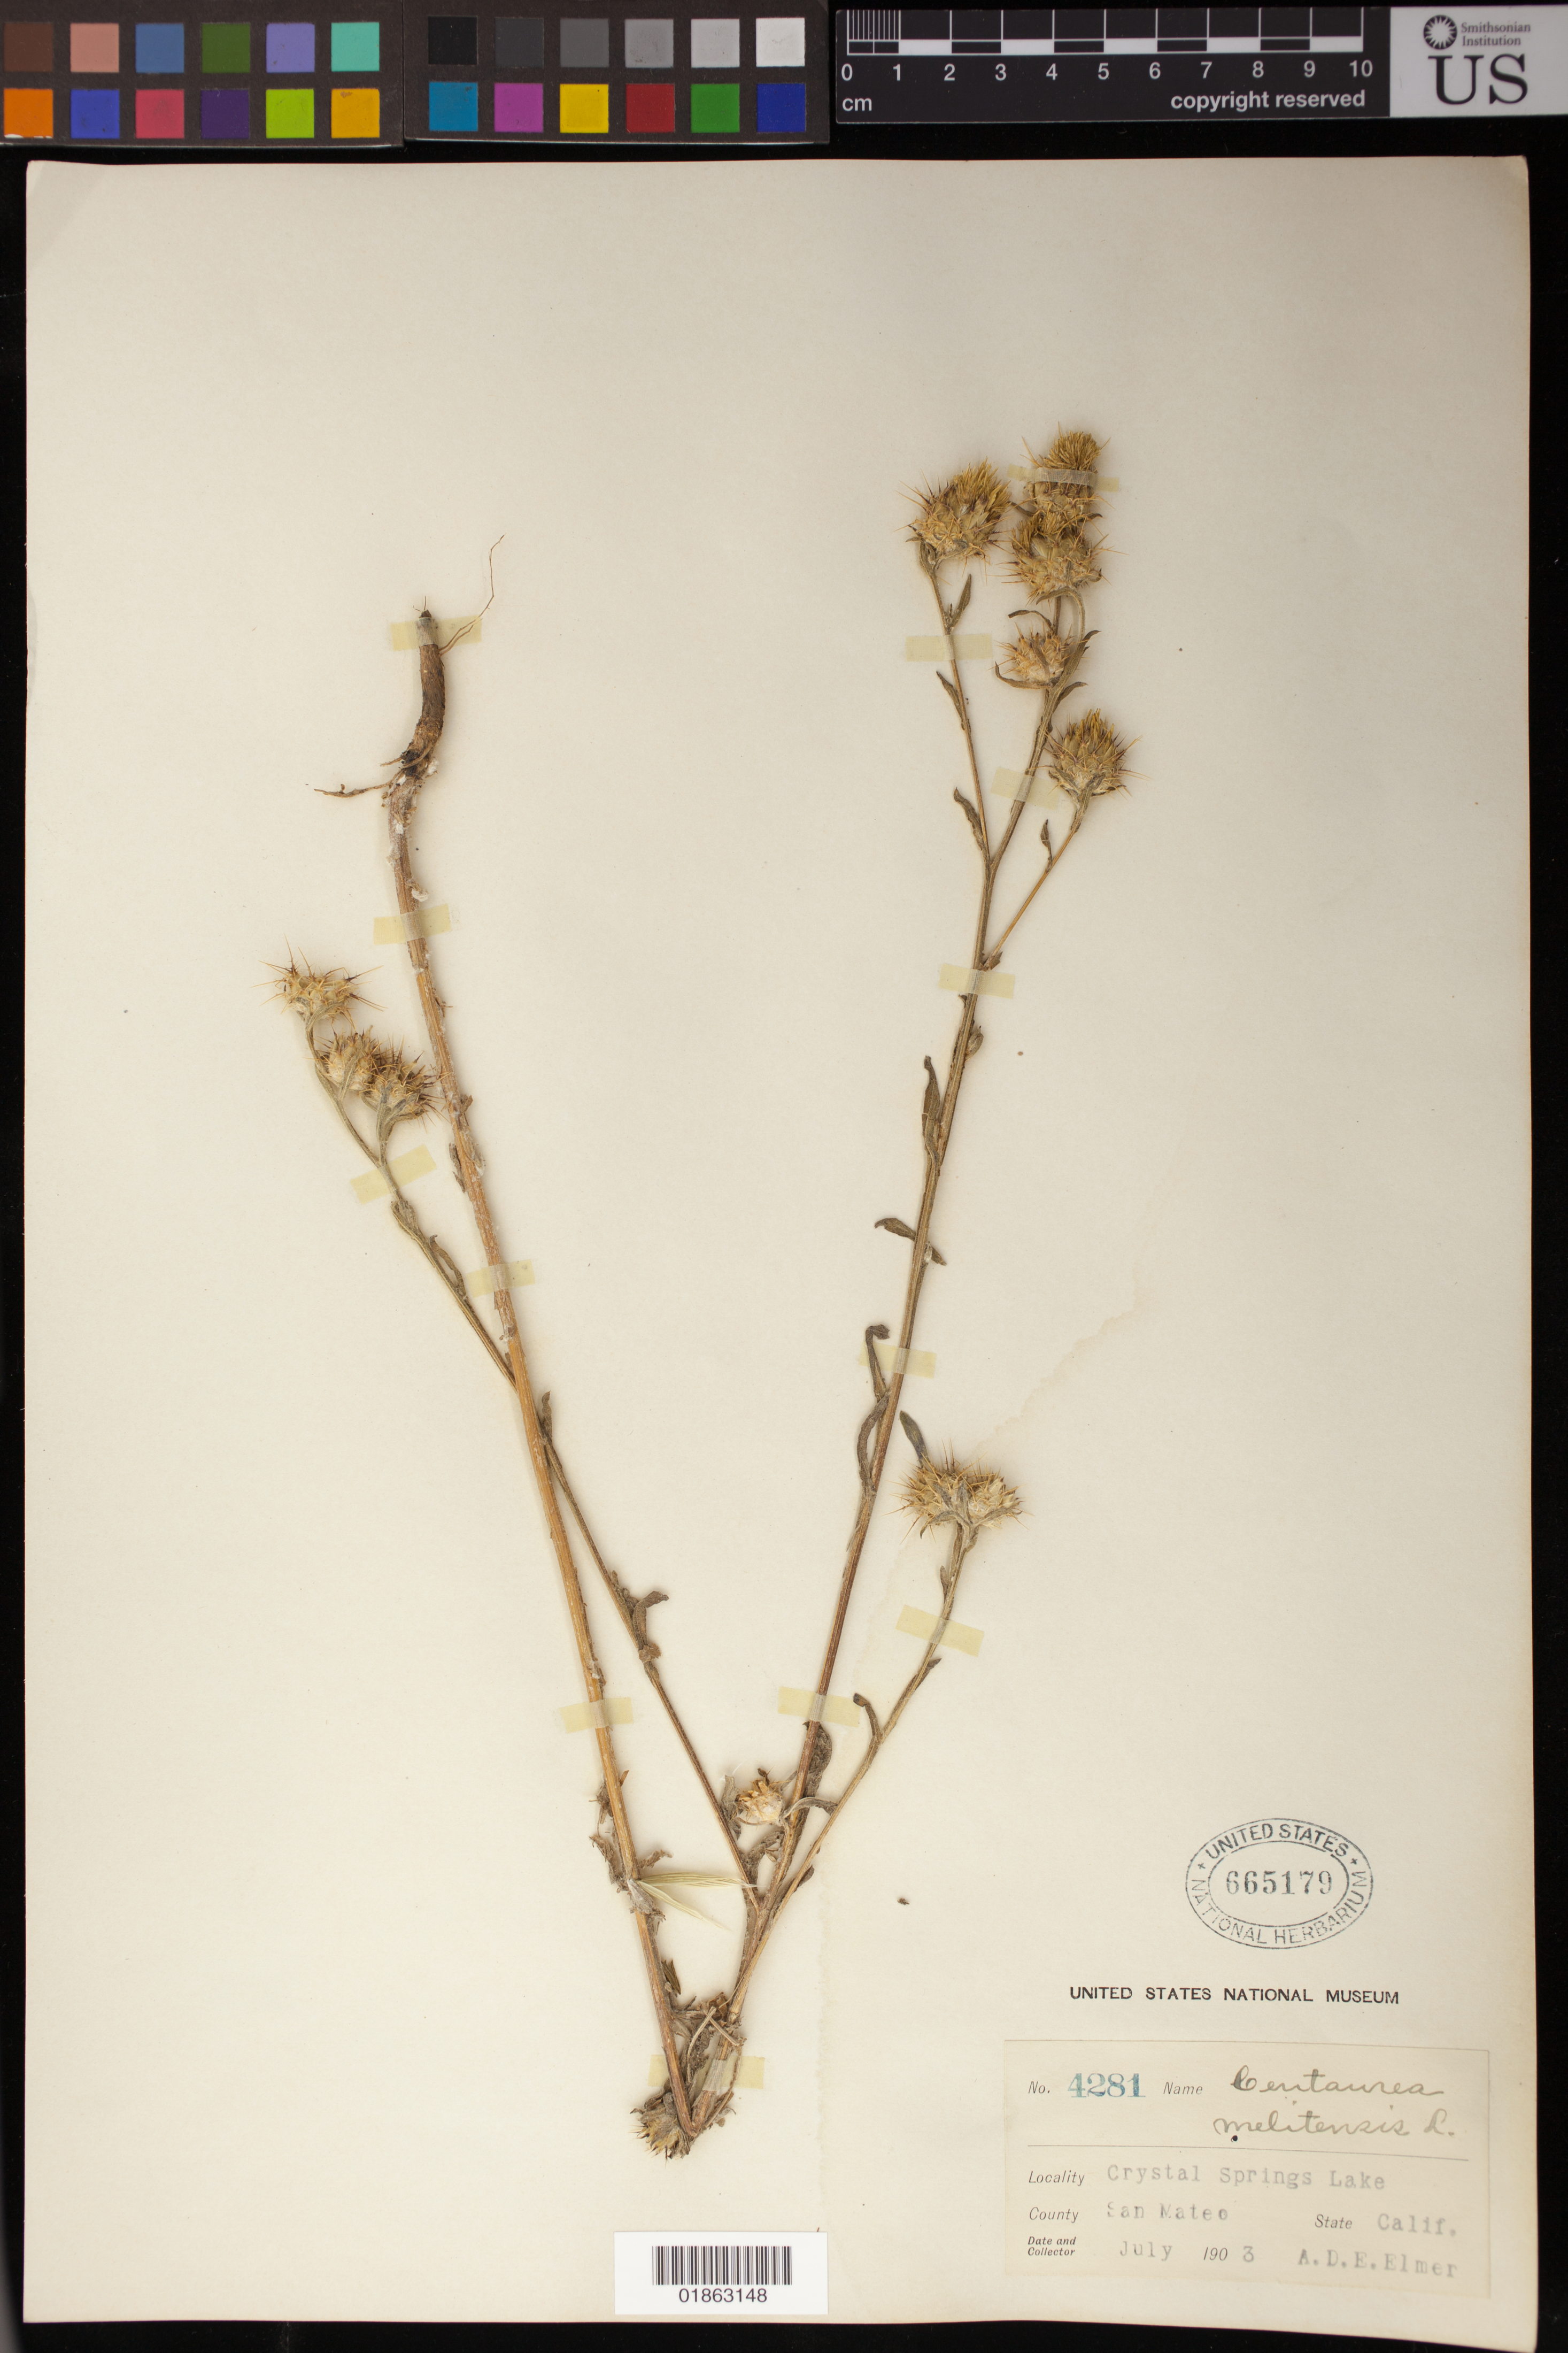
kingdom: Plantae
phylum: Tracheophyta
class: Magnoliopsida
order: Asterales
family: Asteraceae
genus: Centaurea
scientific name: Centaurea melitensis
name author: L.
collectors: A. D. E. Elmer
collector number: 4281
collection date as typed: Jul 1903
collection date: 1903-07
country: United States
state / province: California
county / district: San Mateo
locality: Crystal Springs Lake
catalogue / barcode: US 665179